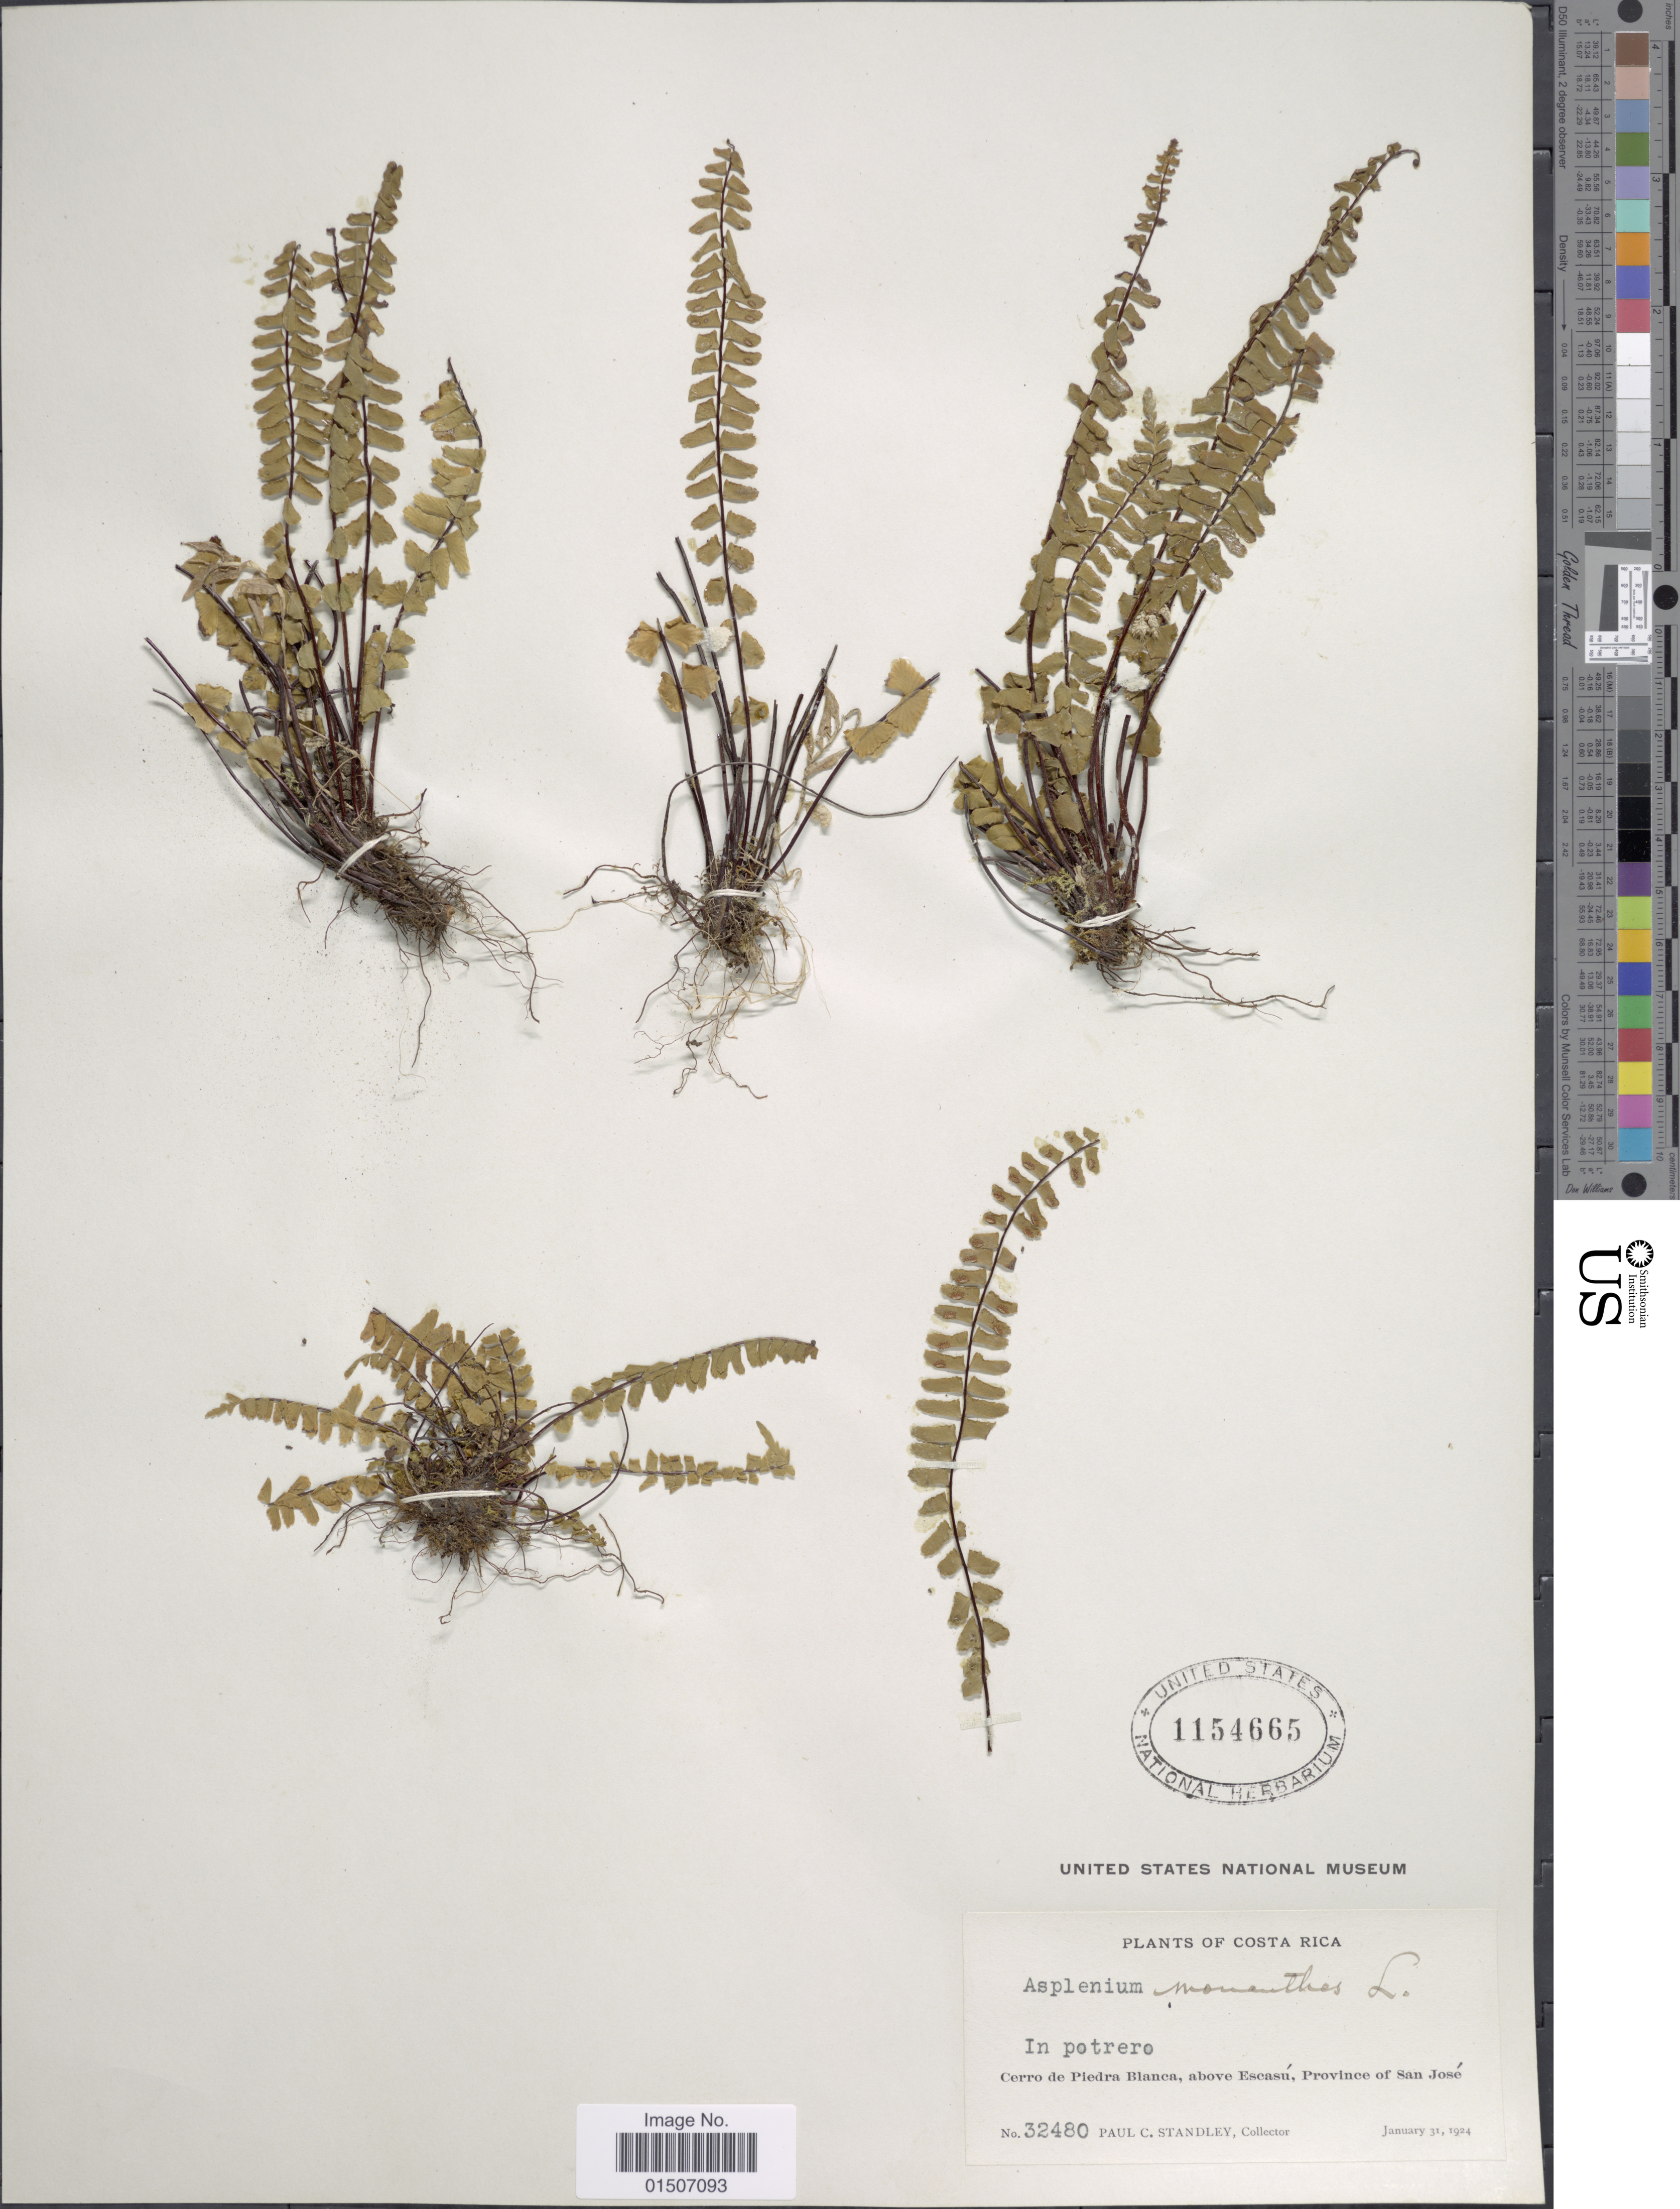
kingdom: Plantae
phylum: Tracheophyta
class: Polypodiopsida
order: Polypodiales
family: Aspleniaceae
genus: Asplenium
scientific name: Asplenium monanthes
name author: L.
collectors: P. C. Standley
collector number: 32480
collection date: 1924-01-31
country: Costa Rica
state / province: San José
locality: In potrero, Cerro de Piedra Blanca, above Escasú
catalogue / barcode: US 1154665